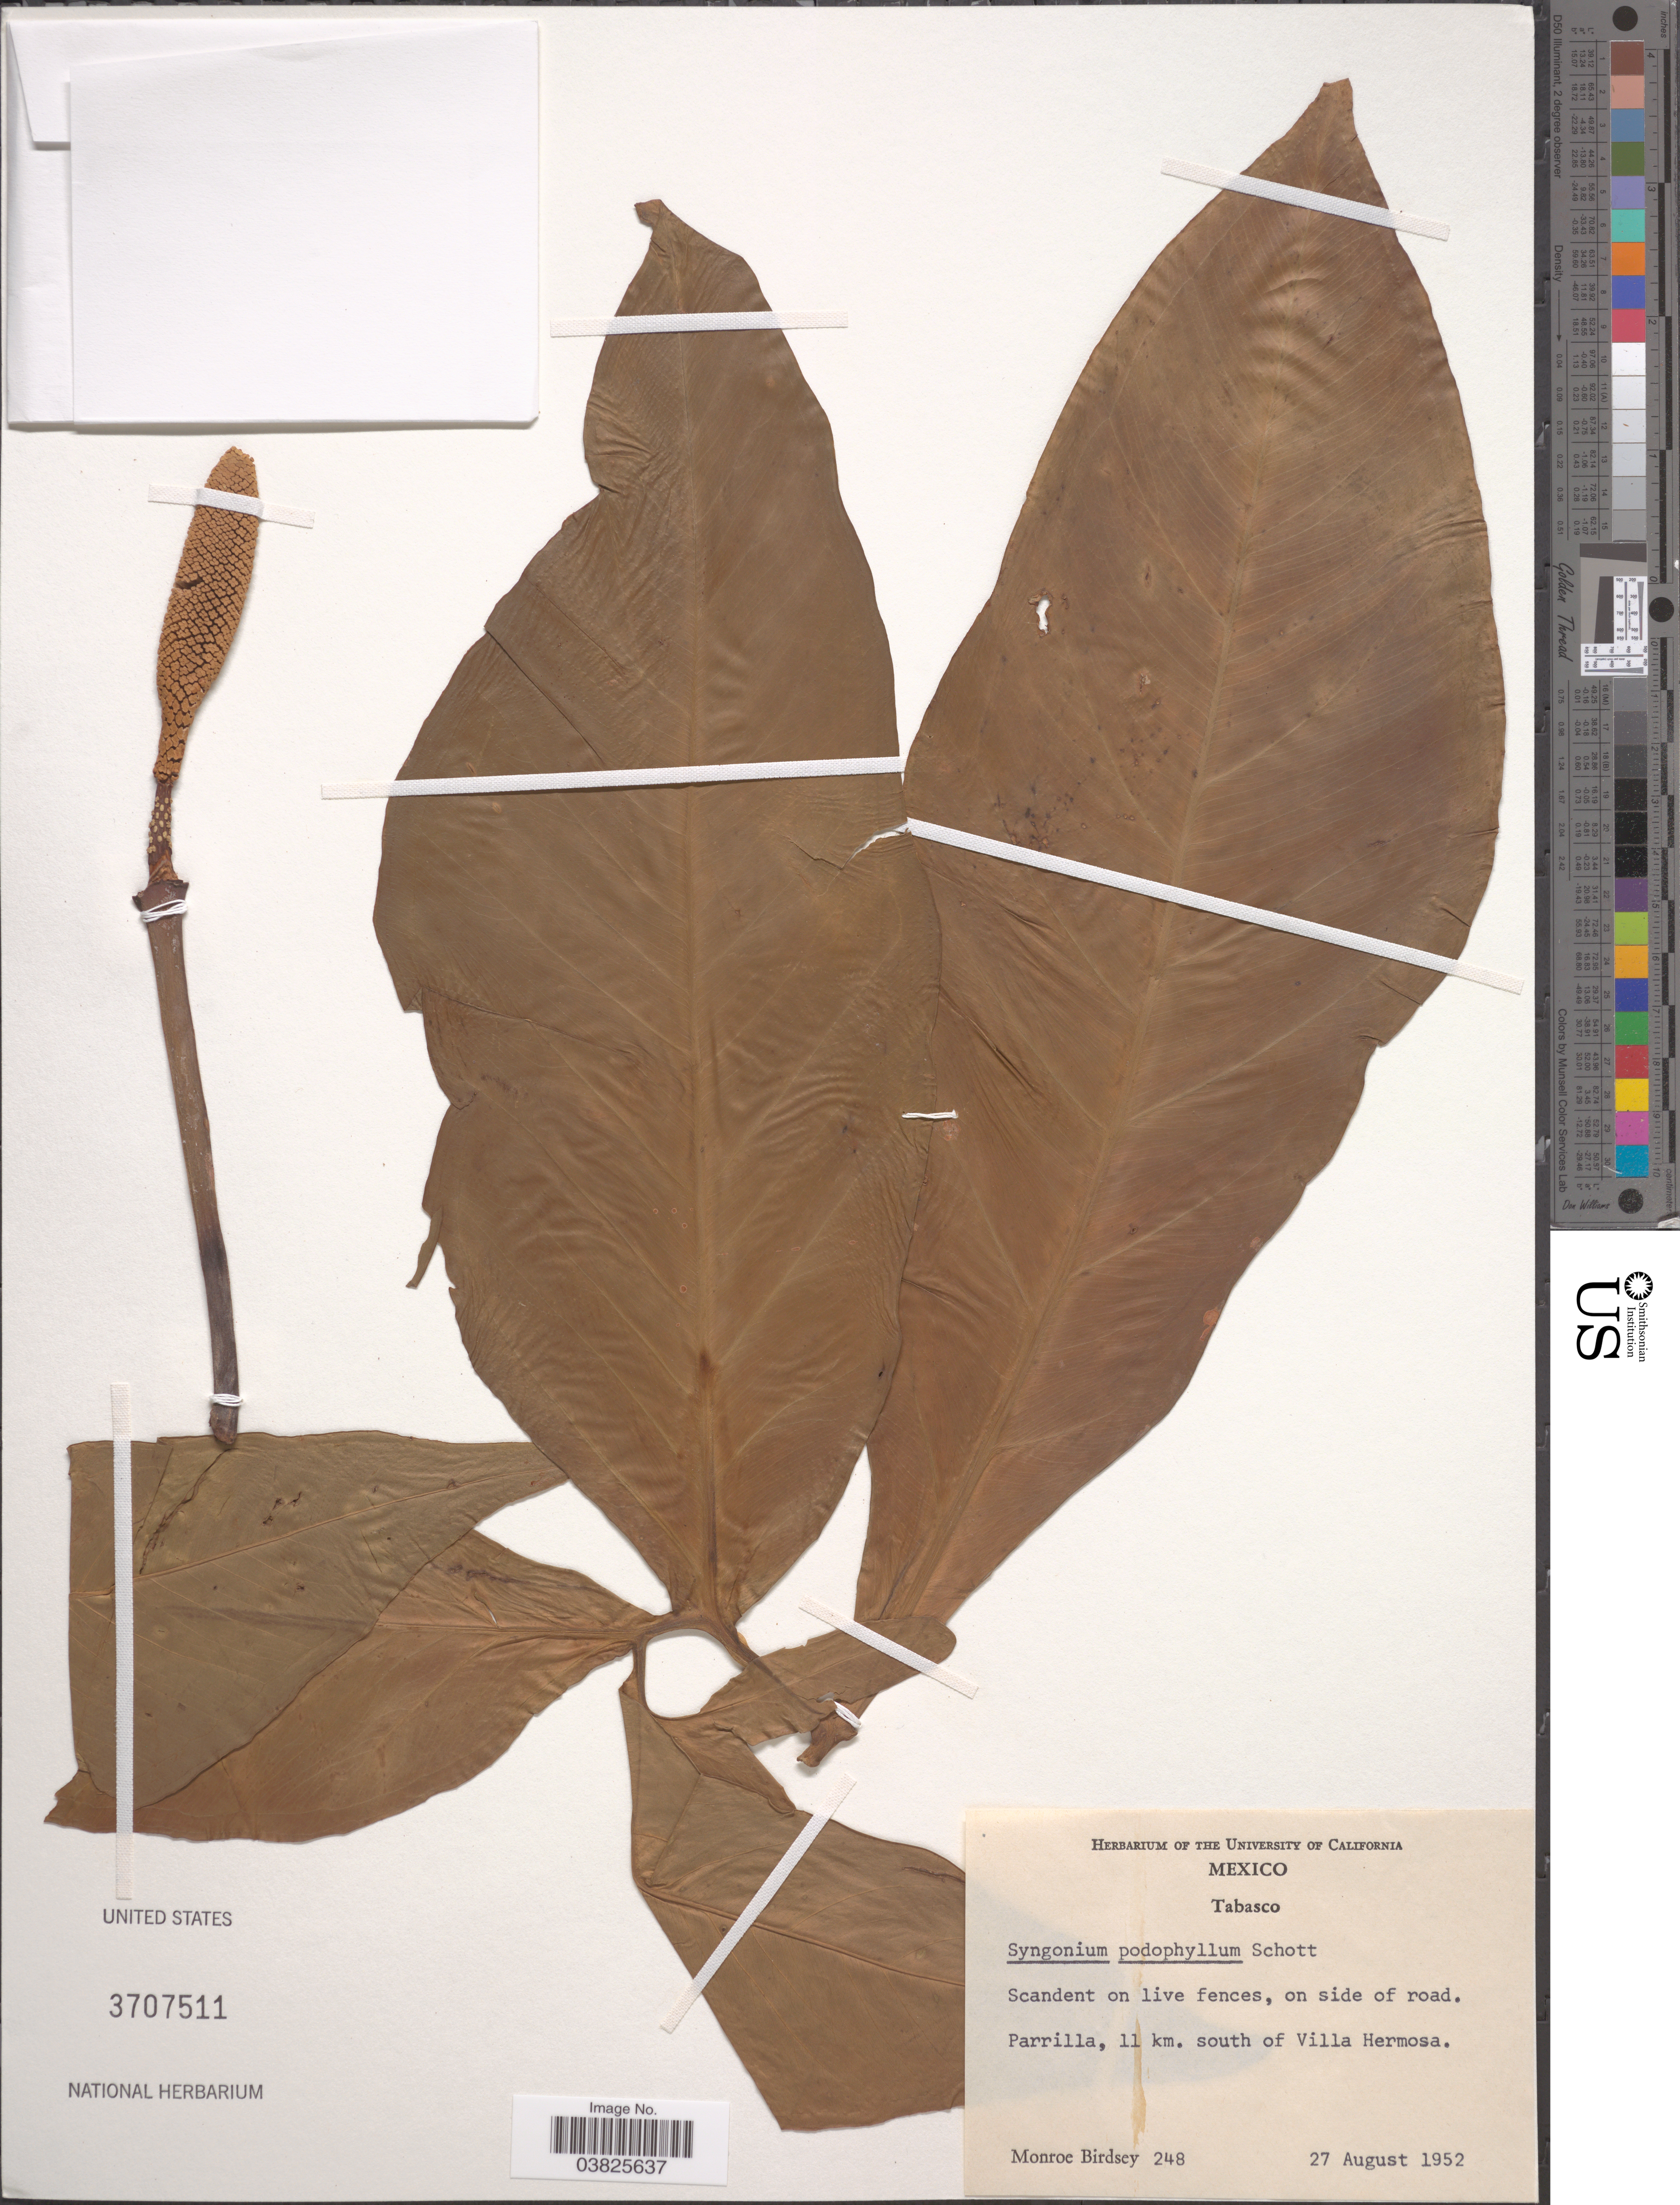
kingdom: Plantae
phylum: Tracheophyta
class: Liliopsida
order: Alismatales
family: Araceae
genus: Syngonium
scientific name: Syngonium podophyllum 'Lemon-Lime'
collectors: M. Birdsey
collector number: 248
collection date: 1952-08-27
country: Mexico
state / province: Tabasco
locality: On side of road. Parrilla, 11 km. south of Villa Hermosa.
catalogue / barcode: US 3707511